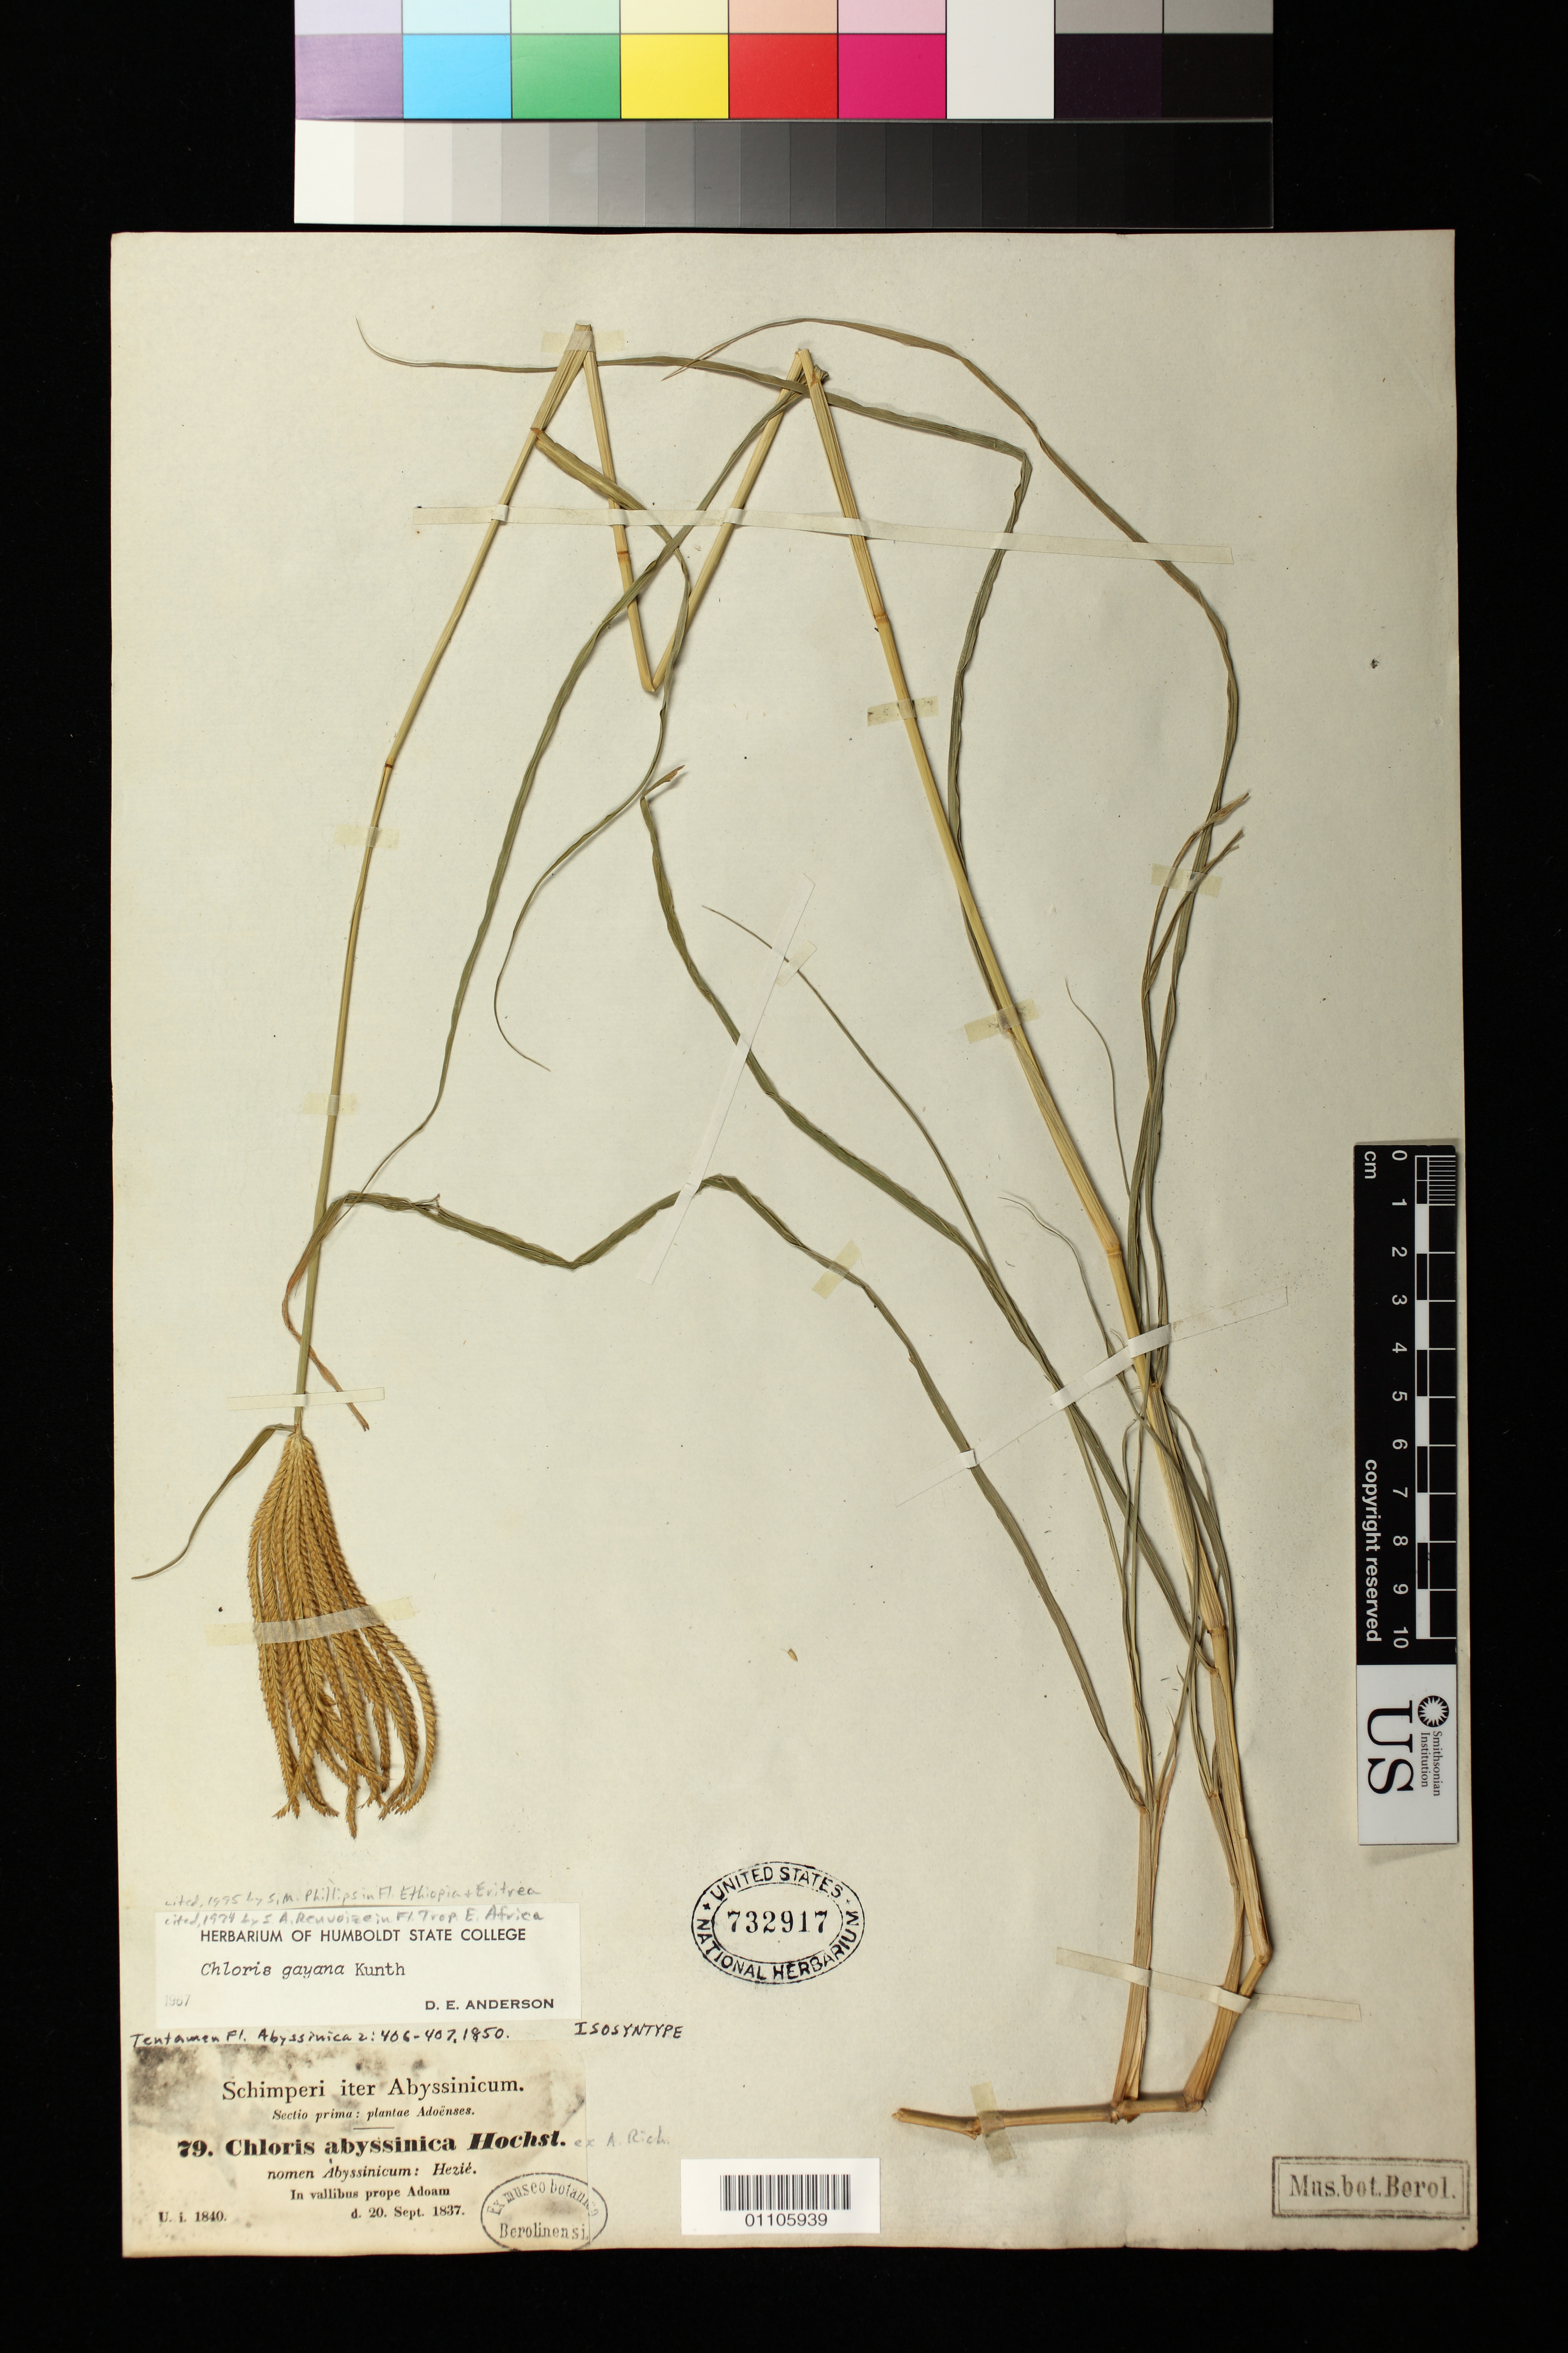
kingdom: Plantae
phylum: Tracheophyta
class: Liliopsida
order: Poales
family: Poaceae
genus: Chloris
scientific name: Chloris abyssinica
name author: Hochst. ex A. Rich.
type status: Isosyntype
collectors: G. W. Schimper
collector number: Sect. I 79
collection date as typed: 20 Sep 1837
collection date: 1837-09-20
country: Ethiopia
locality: "Abyssinia", in vallibus prope Adoam.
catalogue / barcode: US 732917